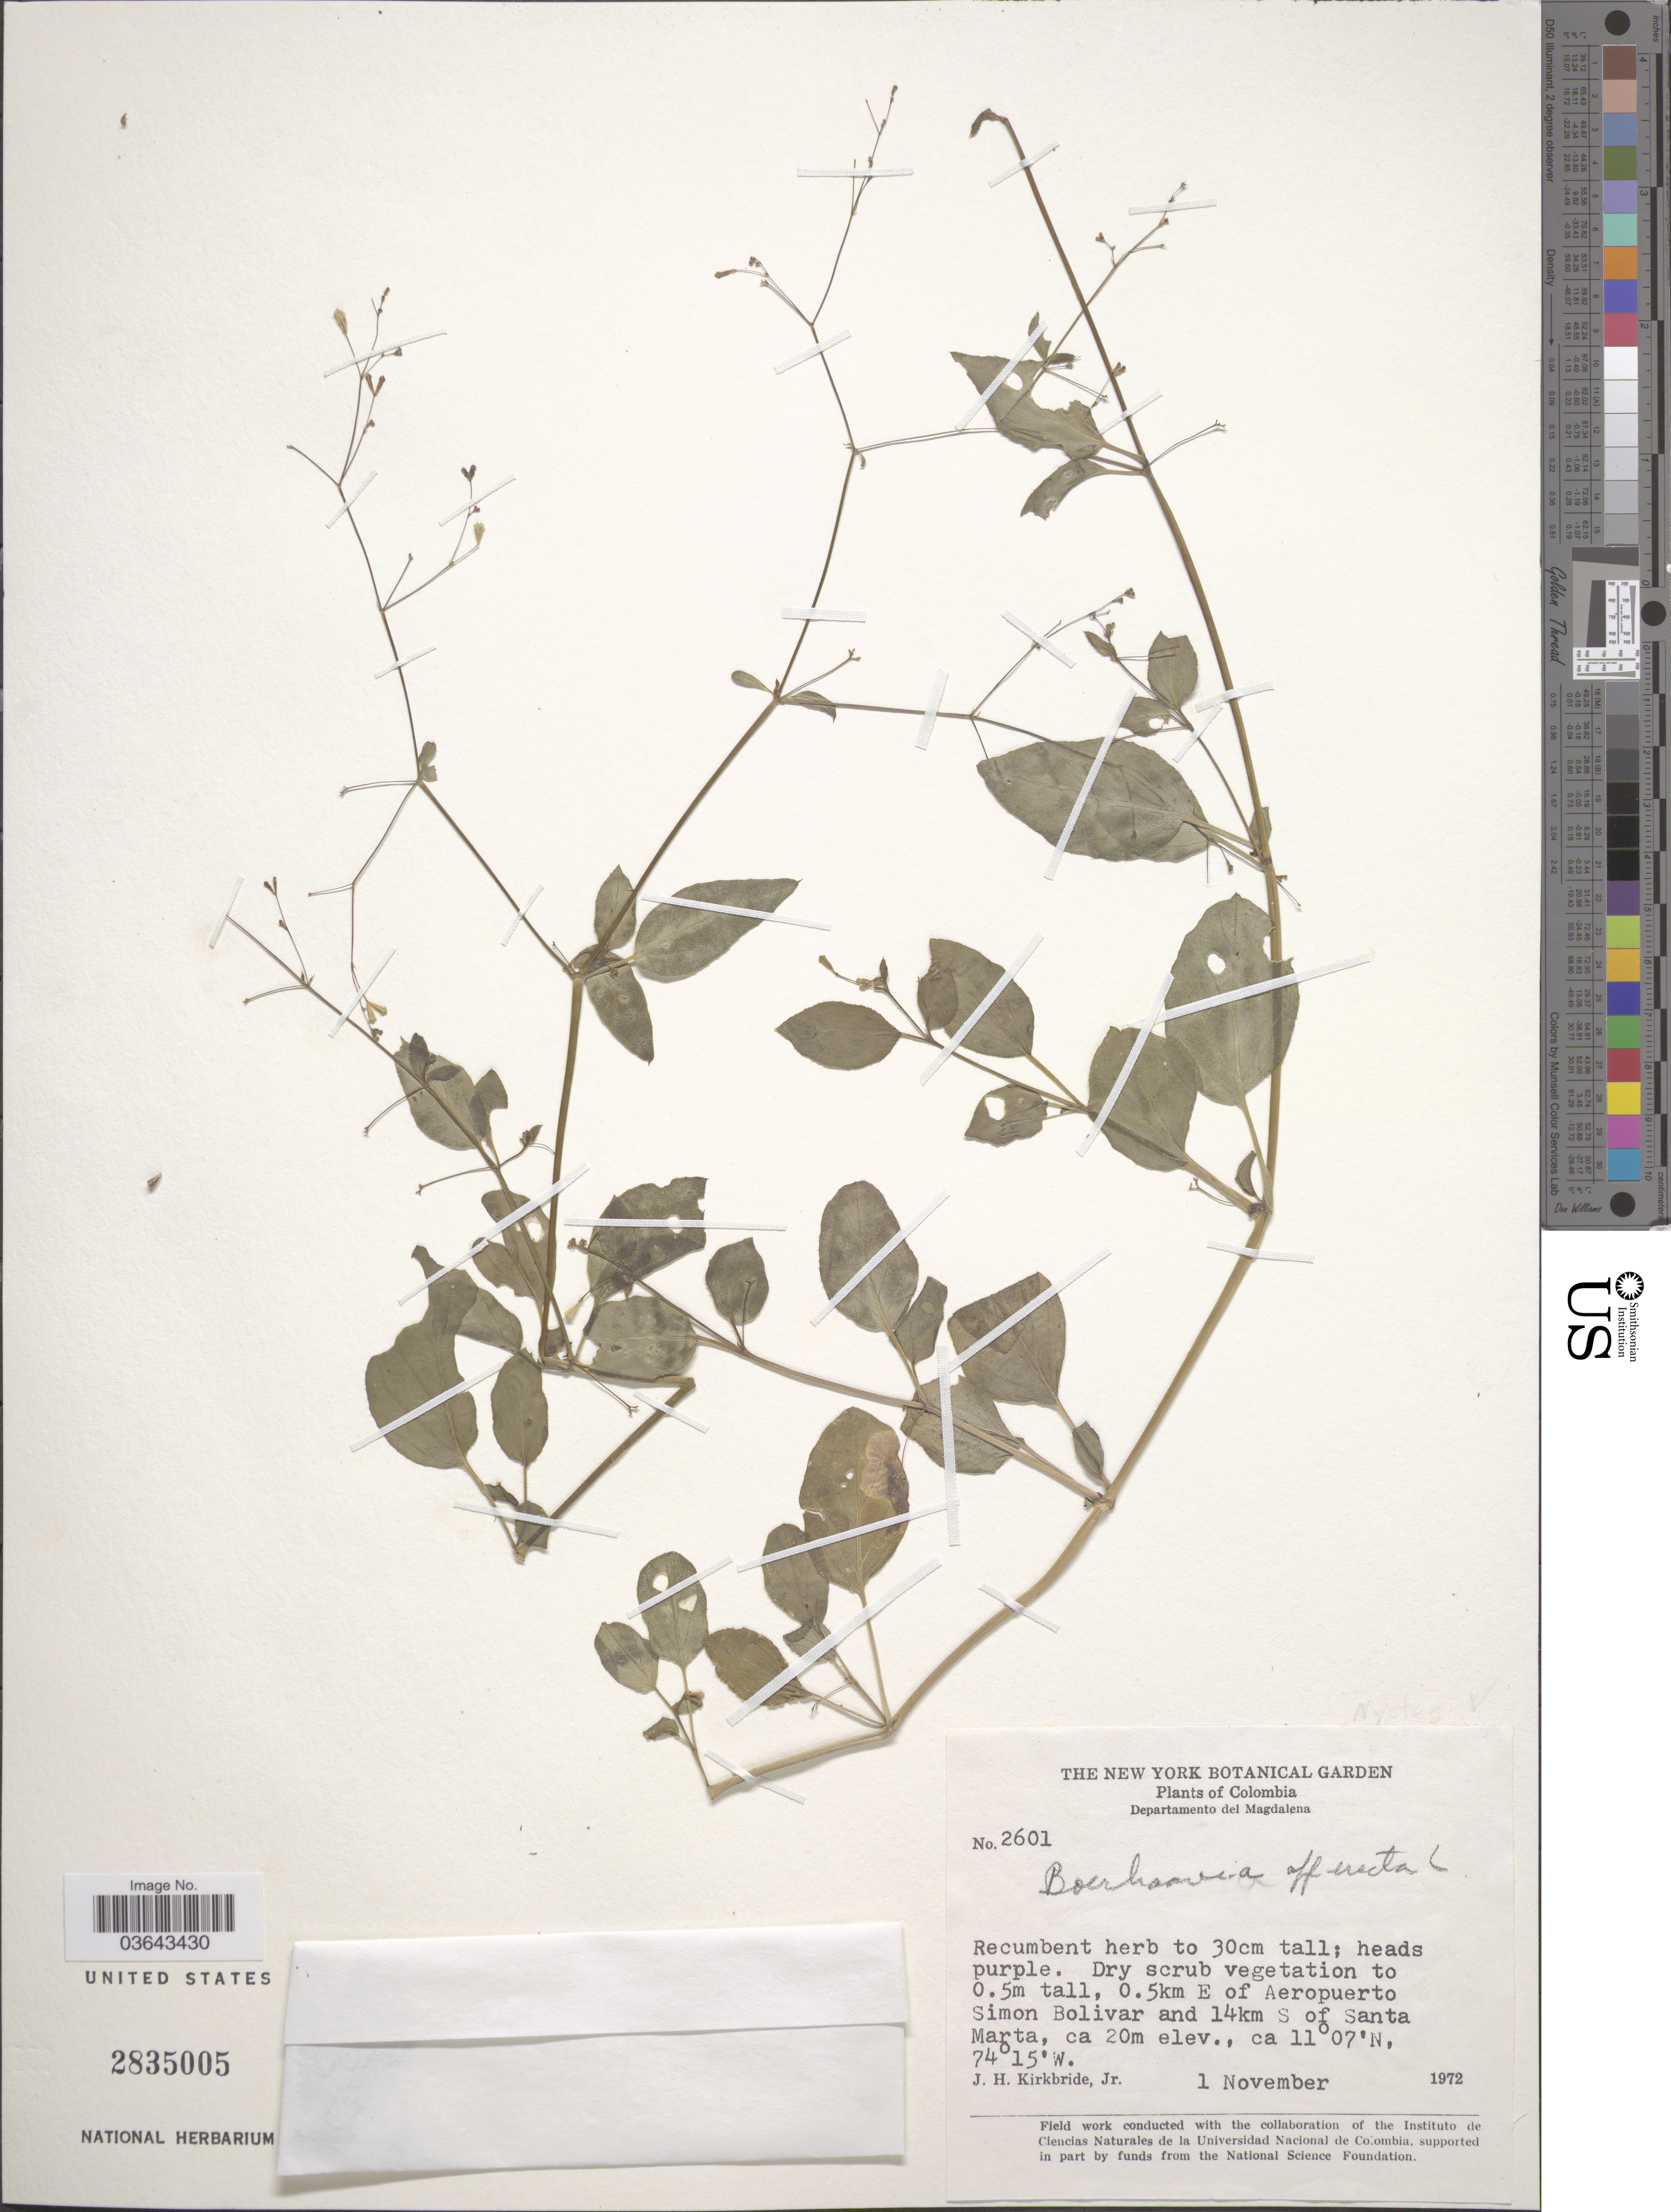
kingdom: Plantae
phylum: Tracheophyta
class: Magnoliopsida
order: Caryophyllales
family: Nyctaginaceae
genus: Boerhavia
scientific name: Boerhavia erecta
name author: L.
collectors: J. H. Kirkbride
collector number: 2601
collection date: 1972-11-01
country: Colombia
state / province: Magdalena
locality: Departamento del Magdalena. 0.5km E of Aeropuerto Simon Bolivar and 14km S of Santa Marta.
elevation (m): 20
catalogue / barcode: US 2835005